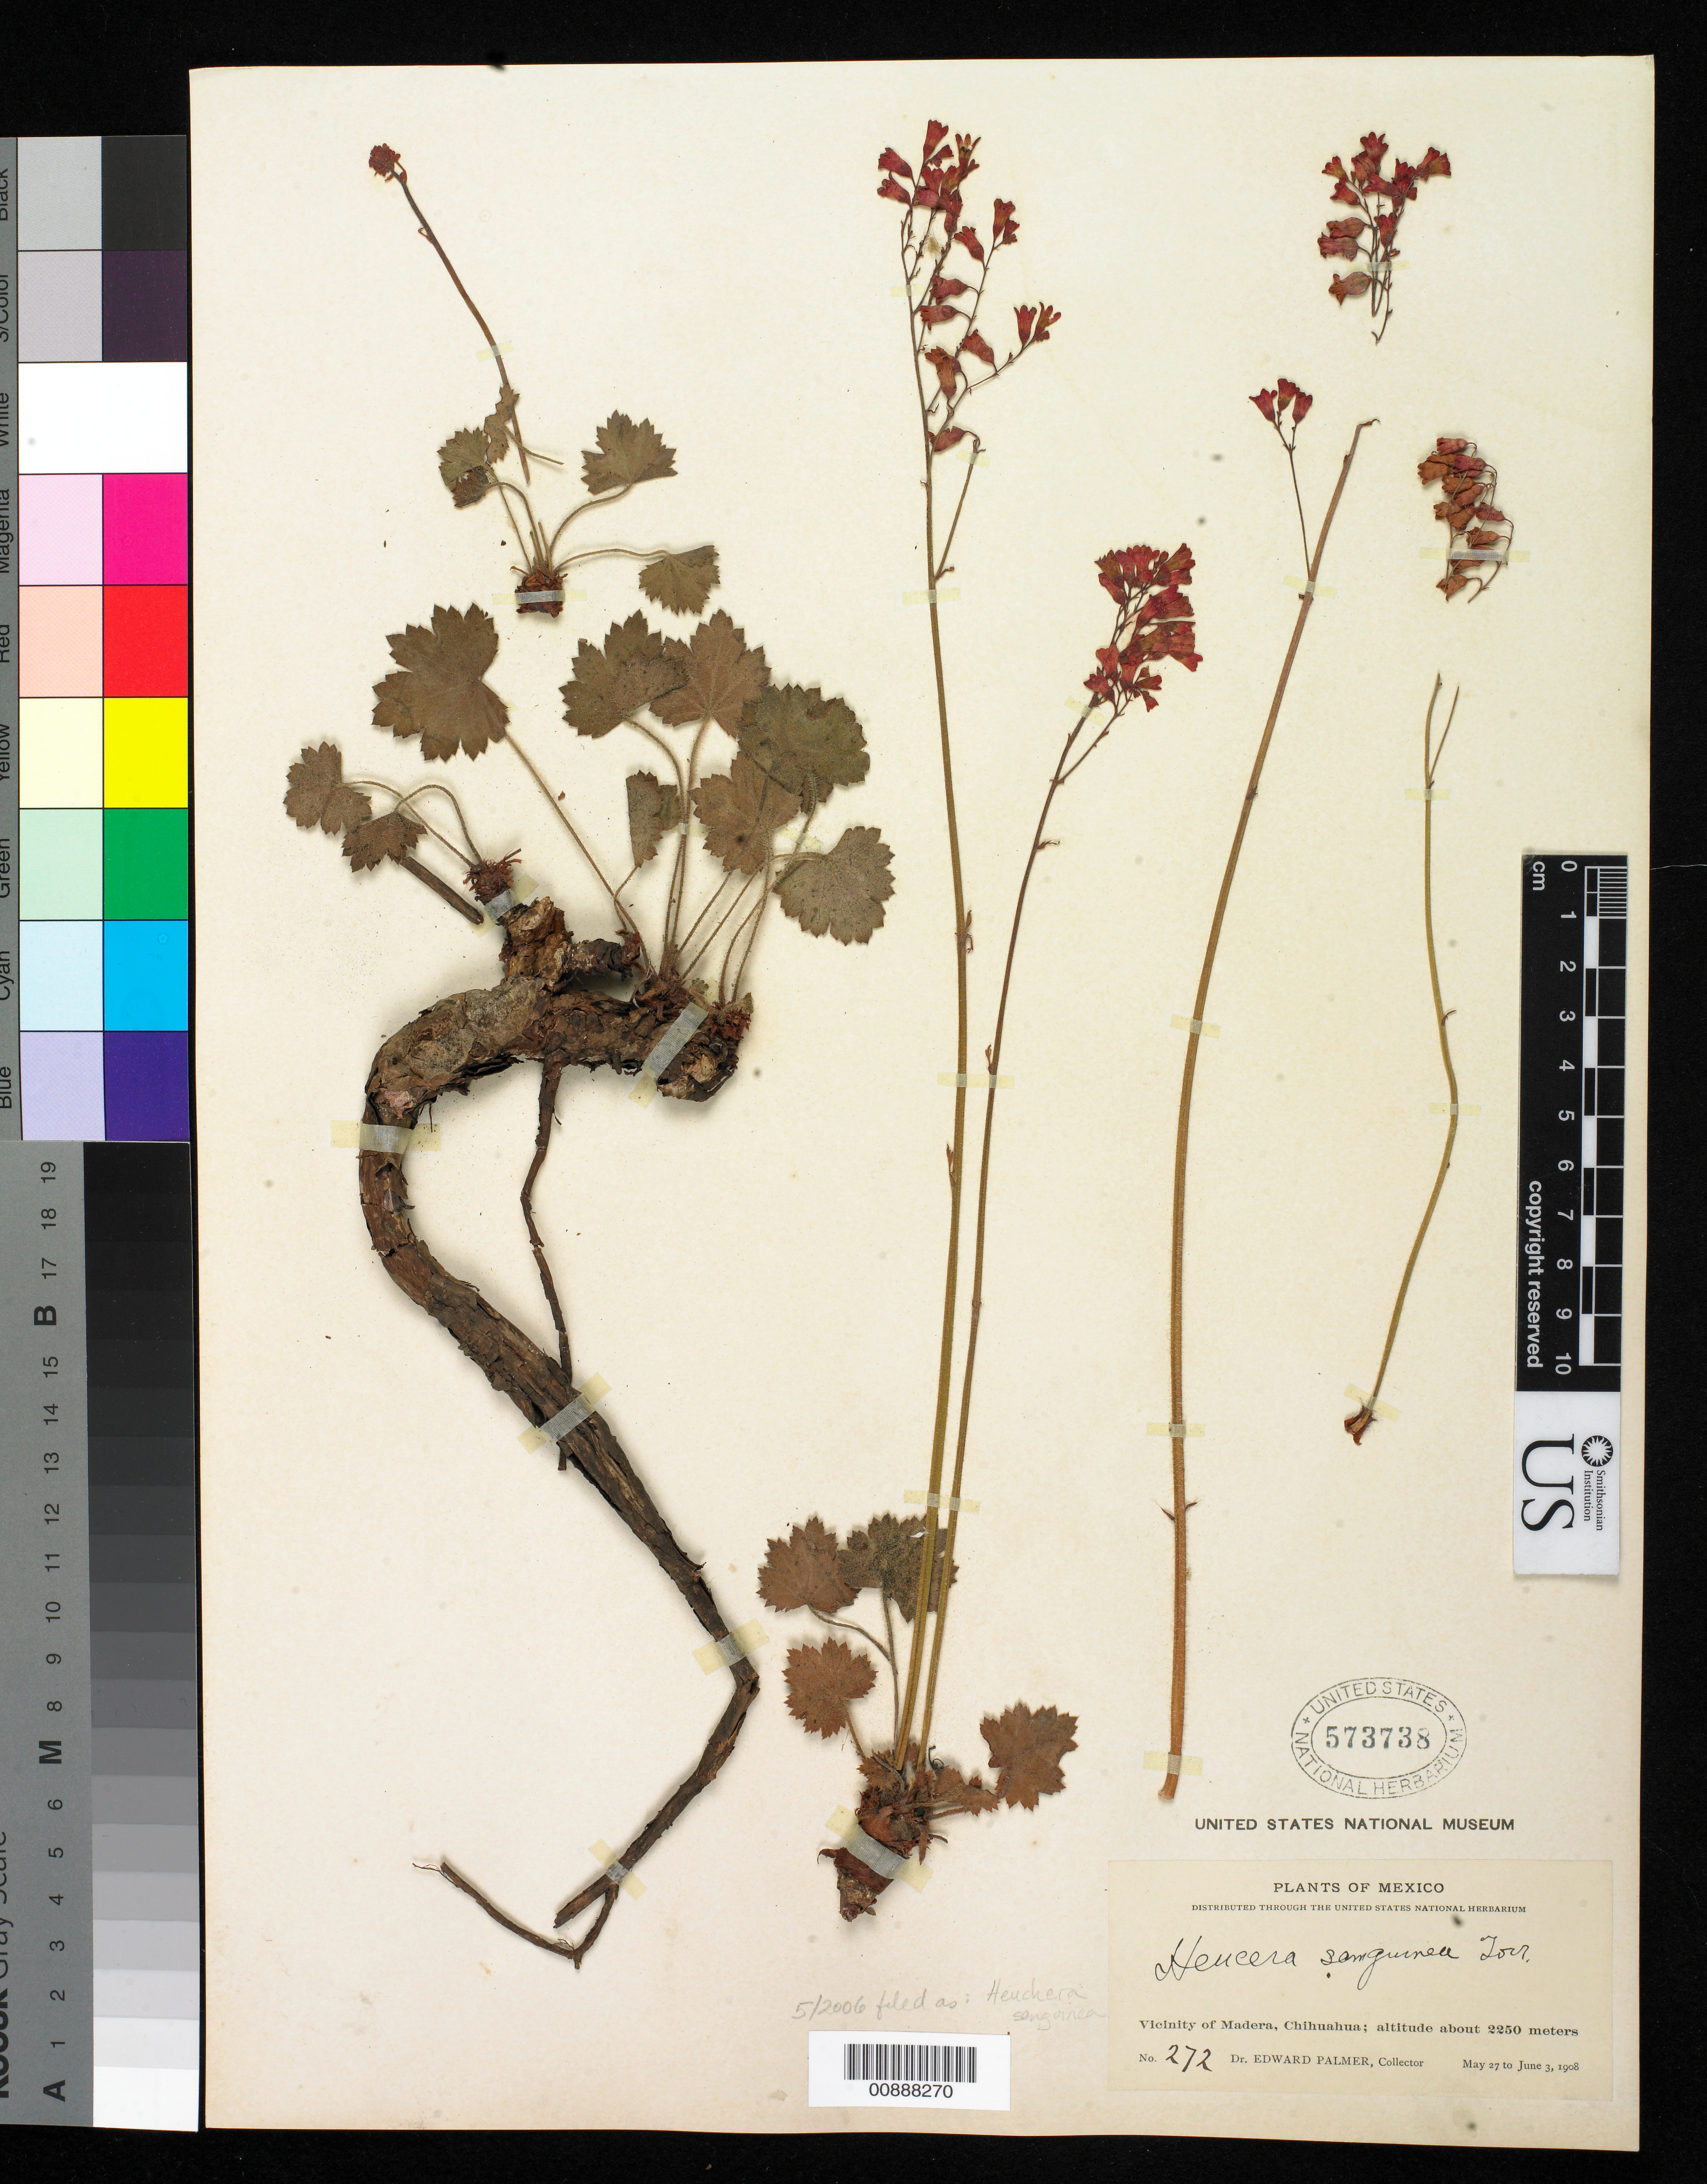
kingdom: Plantae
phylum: Tracheophyta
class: Magnoliopsida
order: Saxifragales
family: Saxifragaceae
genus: Heuchera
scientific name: Heuchera sanguinea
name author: Engelm.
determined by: Folk, Ryan A.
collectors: E. Palmer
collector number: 272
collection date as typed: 27 May 1908 to 03 Jun 1908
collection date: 1908-05-27/1908-06-03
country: Mexico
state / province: Chihuahua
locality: Vicinity of Madera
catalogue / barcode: US 573738